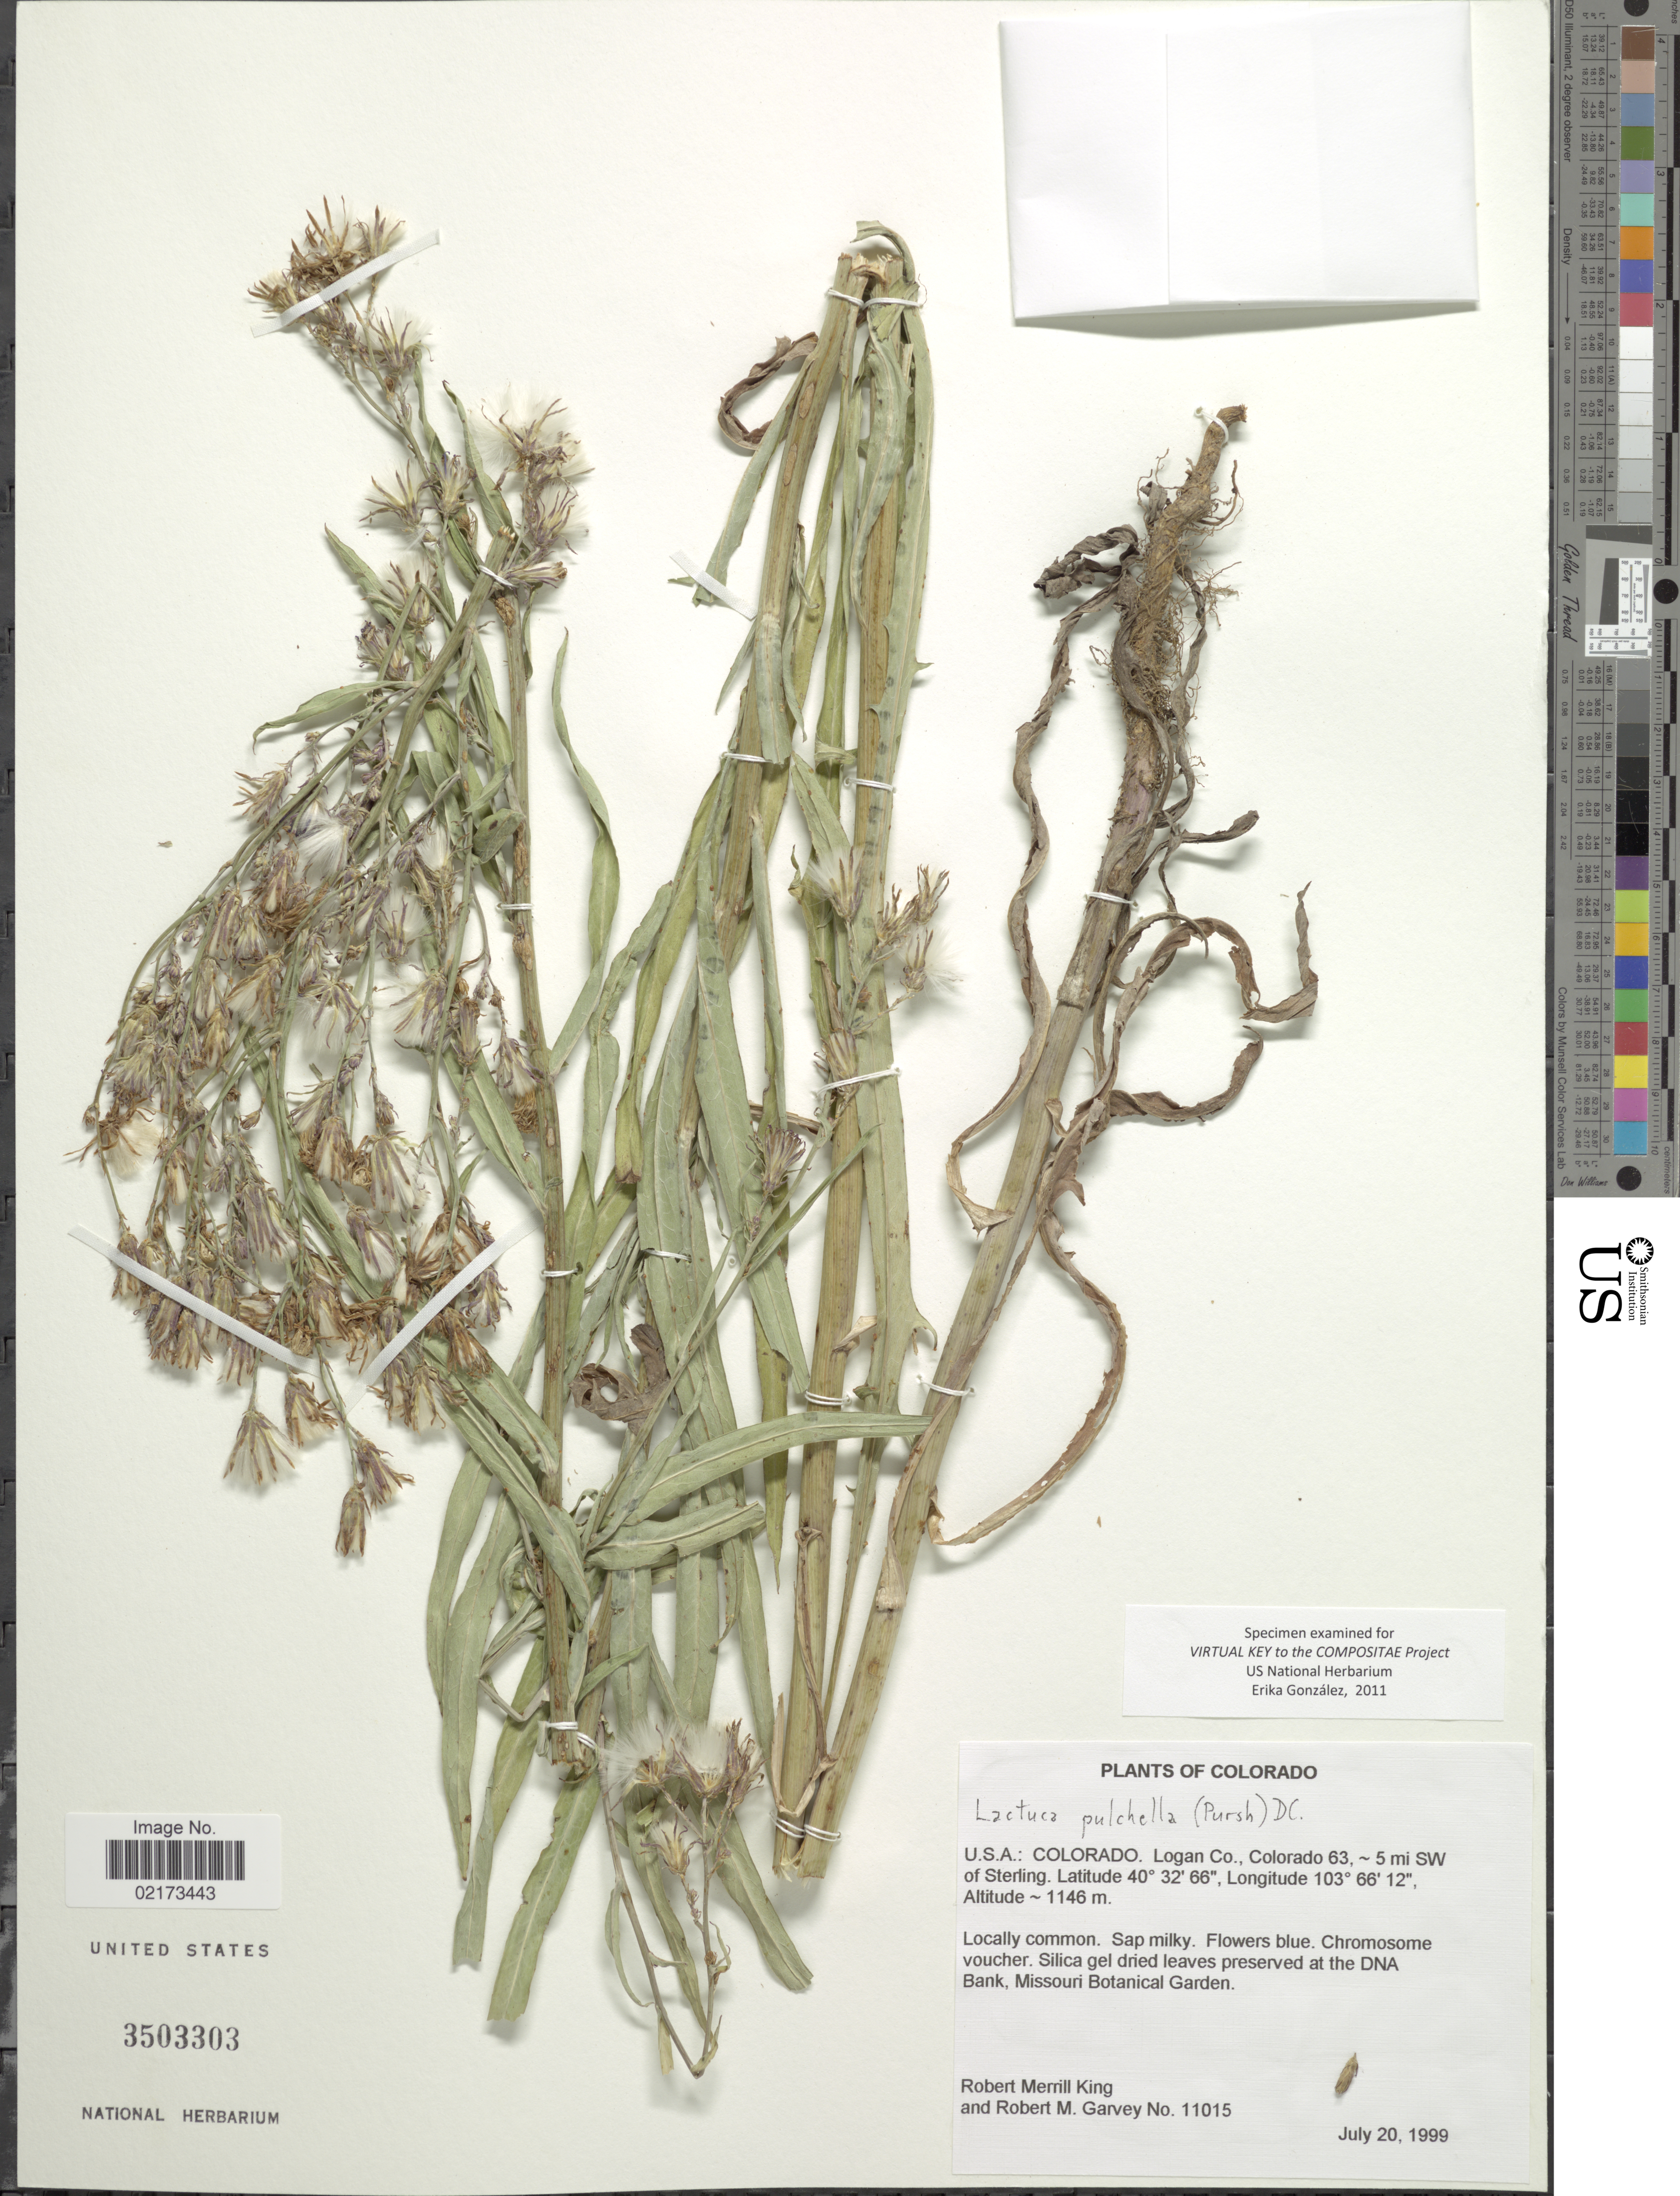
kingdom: Plantae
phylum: Tracheophyta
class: Magnoliopsida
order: Asterales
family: Asteraceae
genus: Lactuca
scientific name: Lactuca tatarica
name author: (L.) C.A. Mey.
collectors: R. M. King & R. Garvey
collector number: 11015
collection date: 1999-07-20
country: United States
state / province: Colorado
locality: U.S.A., Logan Co., Colorado 63, 5 mi SW of Sterling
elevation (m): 1146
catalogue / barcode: US 3503303